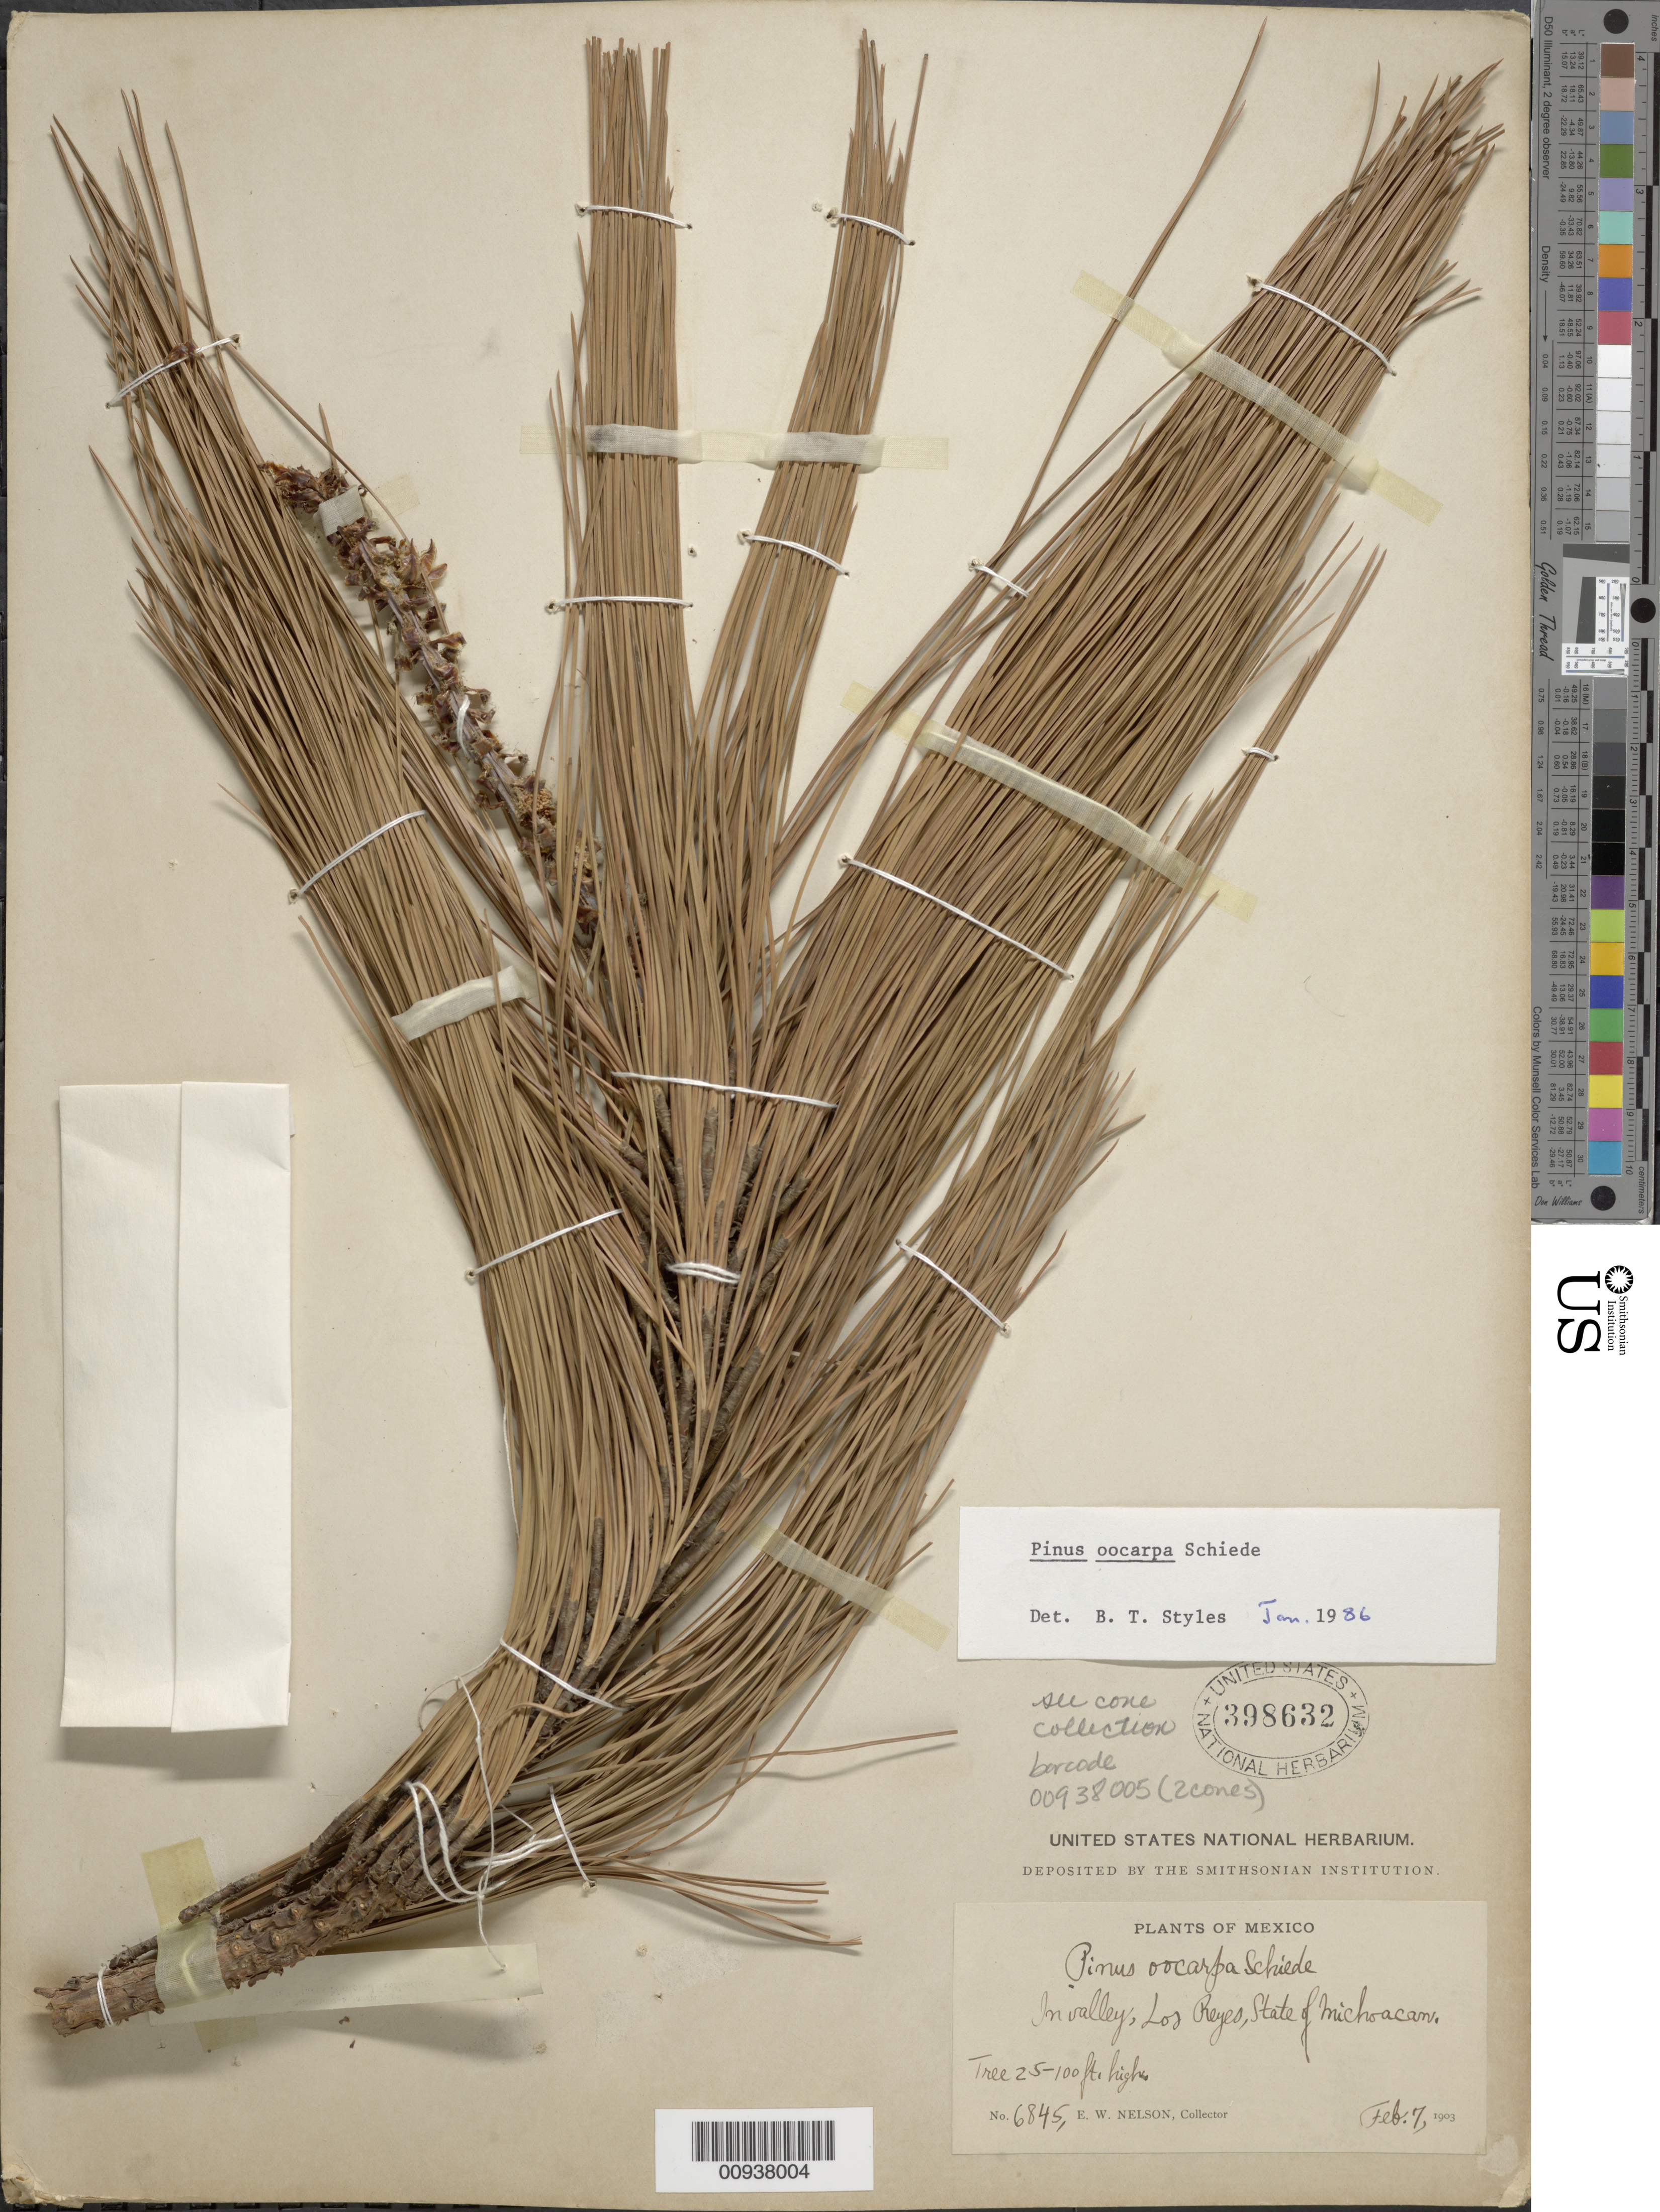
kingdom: Plantae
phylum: Tracheophyta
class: Pinopsida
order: Pinales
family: Pinaceae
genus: Pinus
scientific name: Pinus oocarpa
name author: Schiede ex Schltdl.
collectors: E. W. Nelson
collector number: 6845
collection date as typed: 07 Feb 1903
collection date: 1903-02-07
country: Mexico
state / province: Michoacán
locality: Los Reyes.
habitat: In valley.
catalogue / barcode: US 398632